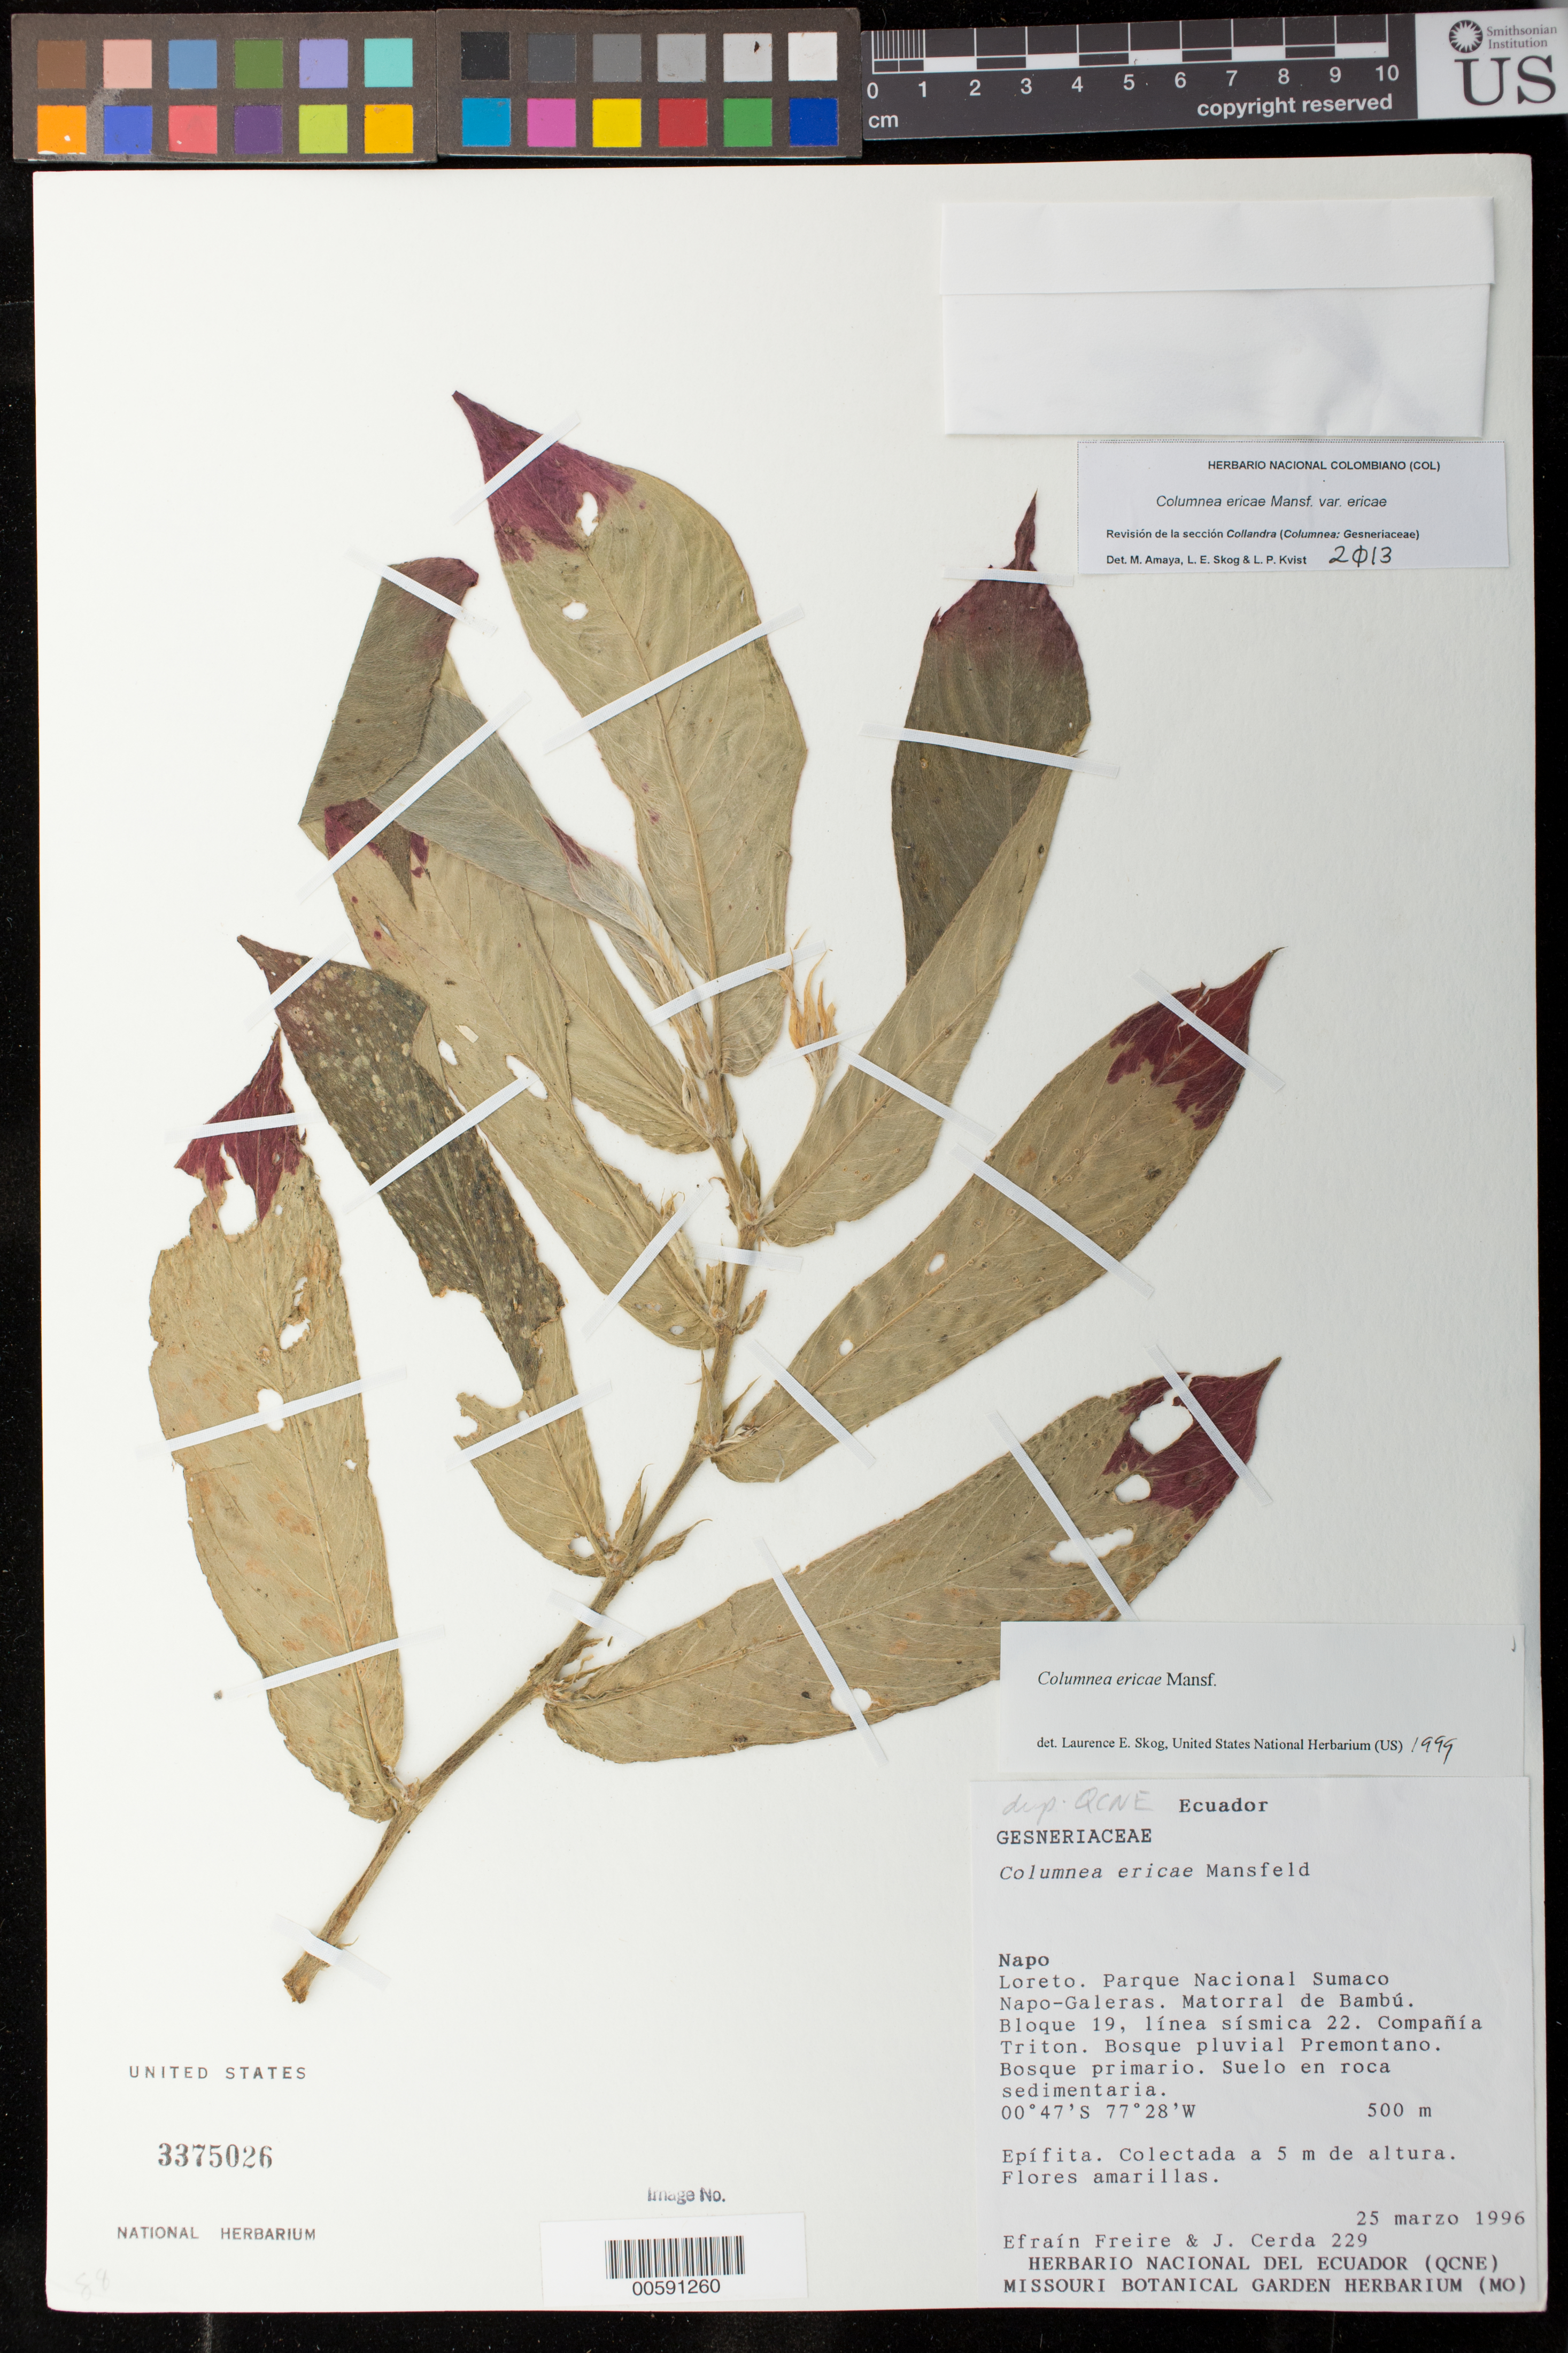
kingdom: Plantae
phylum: Tracheophyta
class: Magnoliopsida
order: Lamiales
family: Gesneriaceae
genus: Columnea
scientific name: Columnea ericae var. ericae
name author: Mansf.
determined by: Amaya-Márquez, M.; Skog, Laurence E.; Kvist, L. P.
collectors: E. Freire & J. Cerda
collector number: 229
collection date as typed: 25 Mar 1996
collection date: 1996-03-25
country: Ecuador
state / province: Napo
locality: Loreto. Parque Nacional Sumaco Napo-Galeras, Matorral de Bambú, Bloque 19, línea sísmica 22, Compañía Triton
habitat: Bosque pluvial premontano; bosque primario; suelo en roca sedimentaria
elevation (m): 500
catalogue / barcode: US 3375026